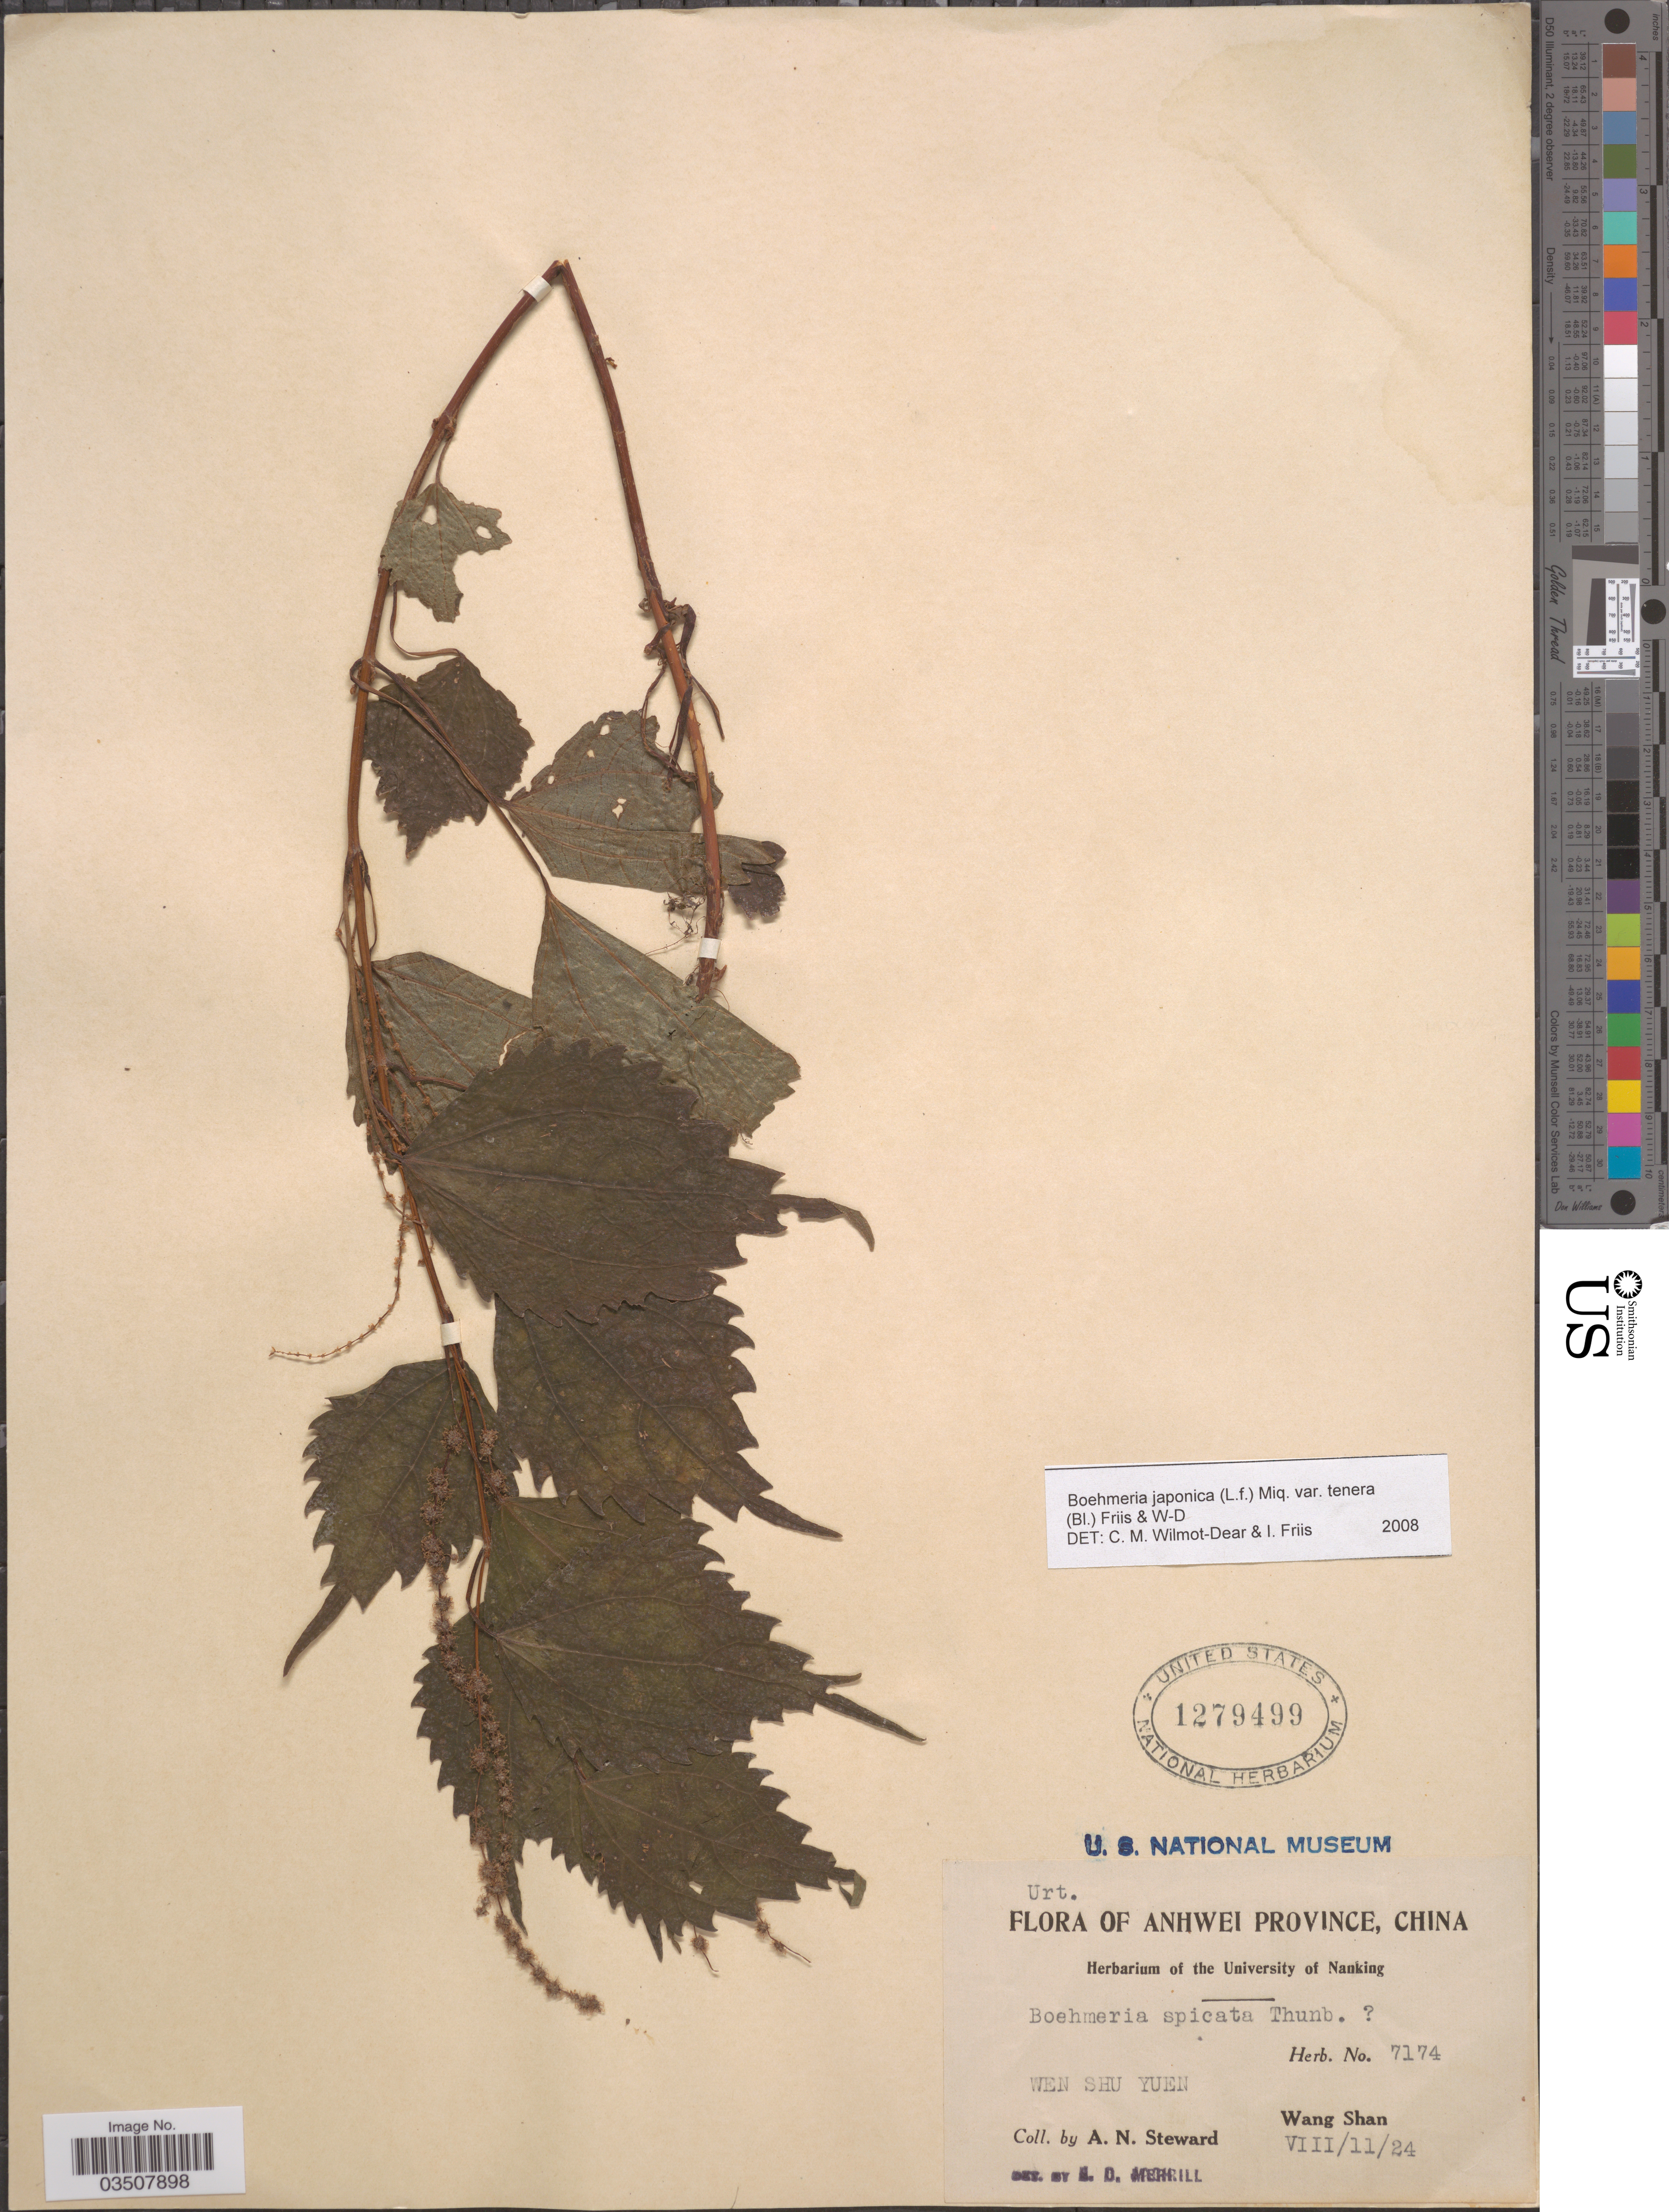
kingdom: Plantae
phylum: Tracheophyta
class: Magnoliopsida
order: Rosales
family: Urticaceae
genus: Boehmeria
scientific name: Boehmeria japonica var. tenera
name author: (Blume) Friis & Wilmot-Dear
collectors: A. N. Steward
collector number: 7174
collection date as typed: Transcribed d/m/y: 11/8/24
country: China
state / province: Anhui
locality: Anhwei Province. Wen Shu Yuen. Wang Shan.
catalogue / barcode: US 1279499